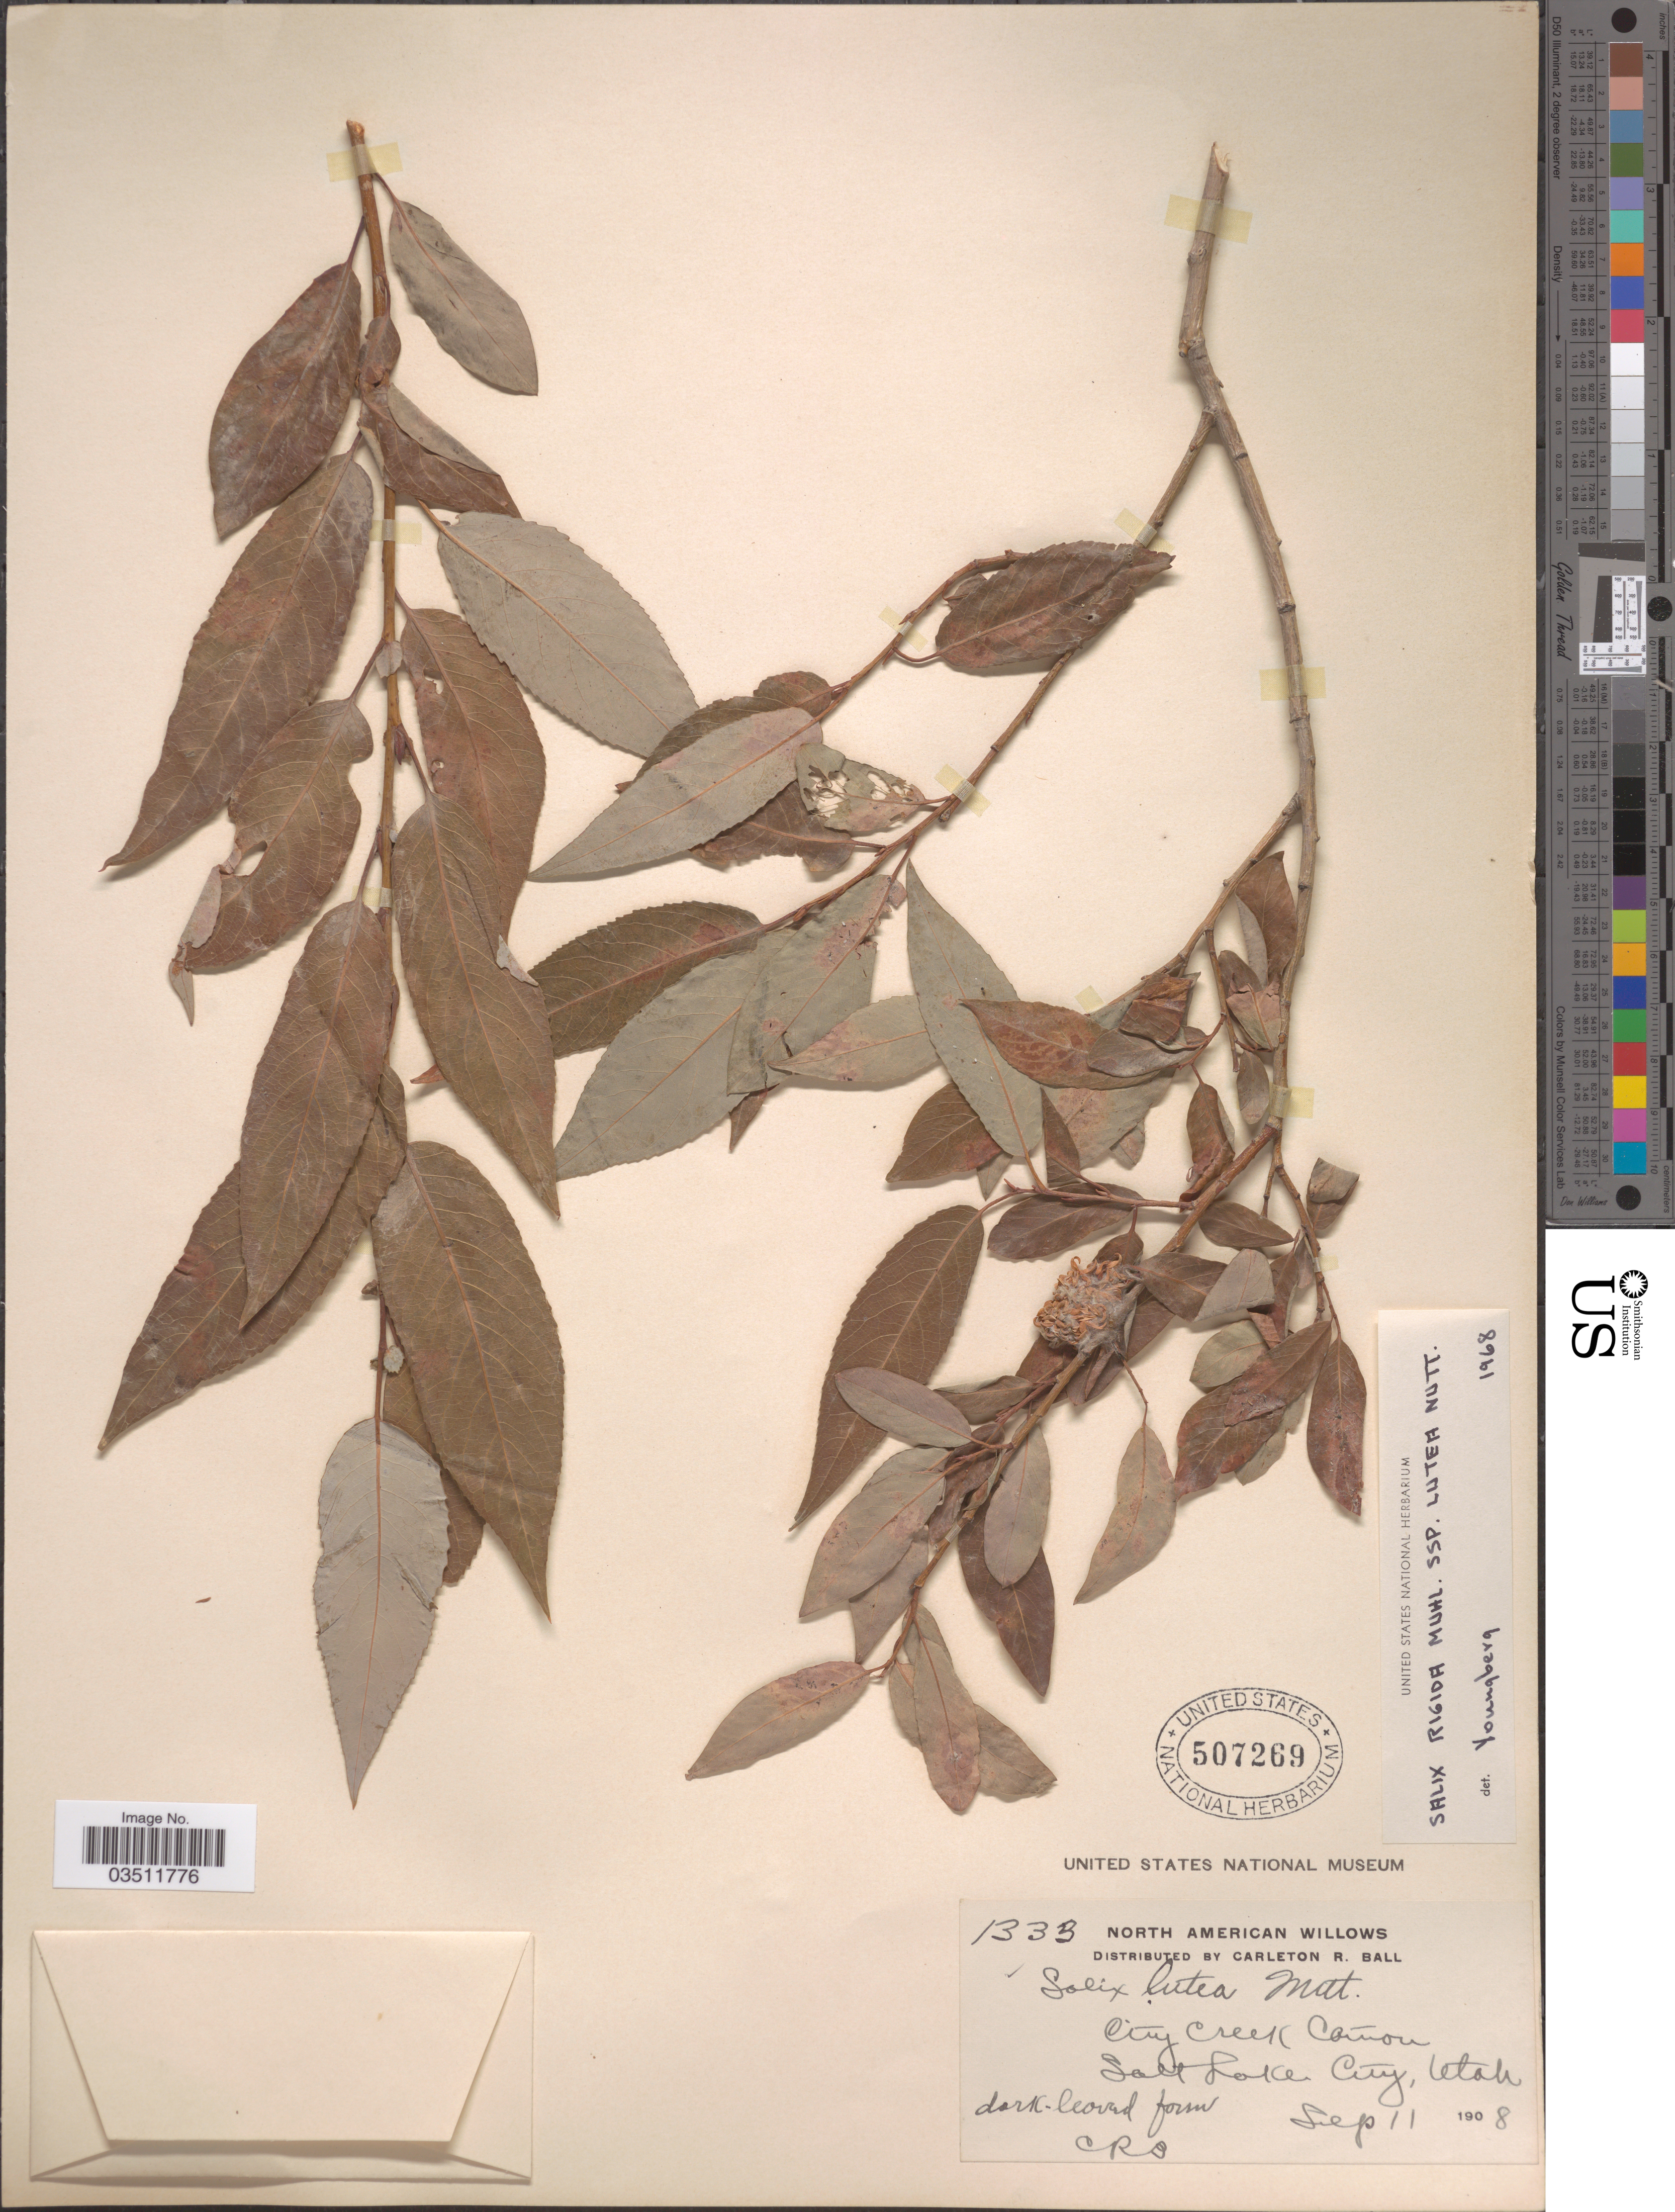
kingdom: Plantae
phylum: Tracheophyta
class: Magnoliopsida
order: Malpighiales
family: Salicaceae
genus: Salix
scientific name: Salix lutea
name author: Nutt.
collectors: C. R. Ball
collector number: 1333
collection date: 1908-09-11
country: United States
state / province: Utah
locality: City Creek Cañon. Salt Lake City.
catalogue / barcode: US 507269